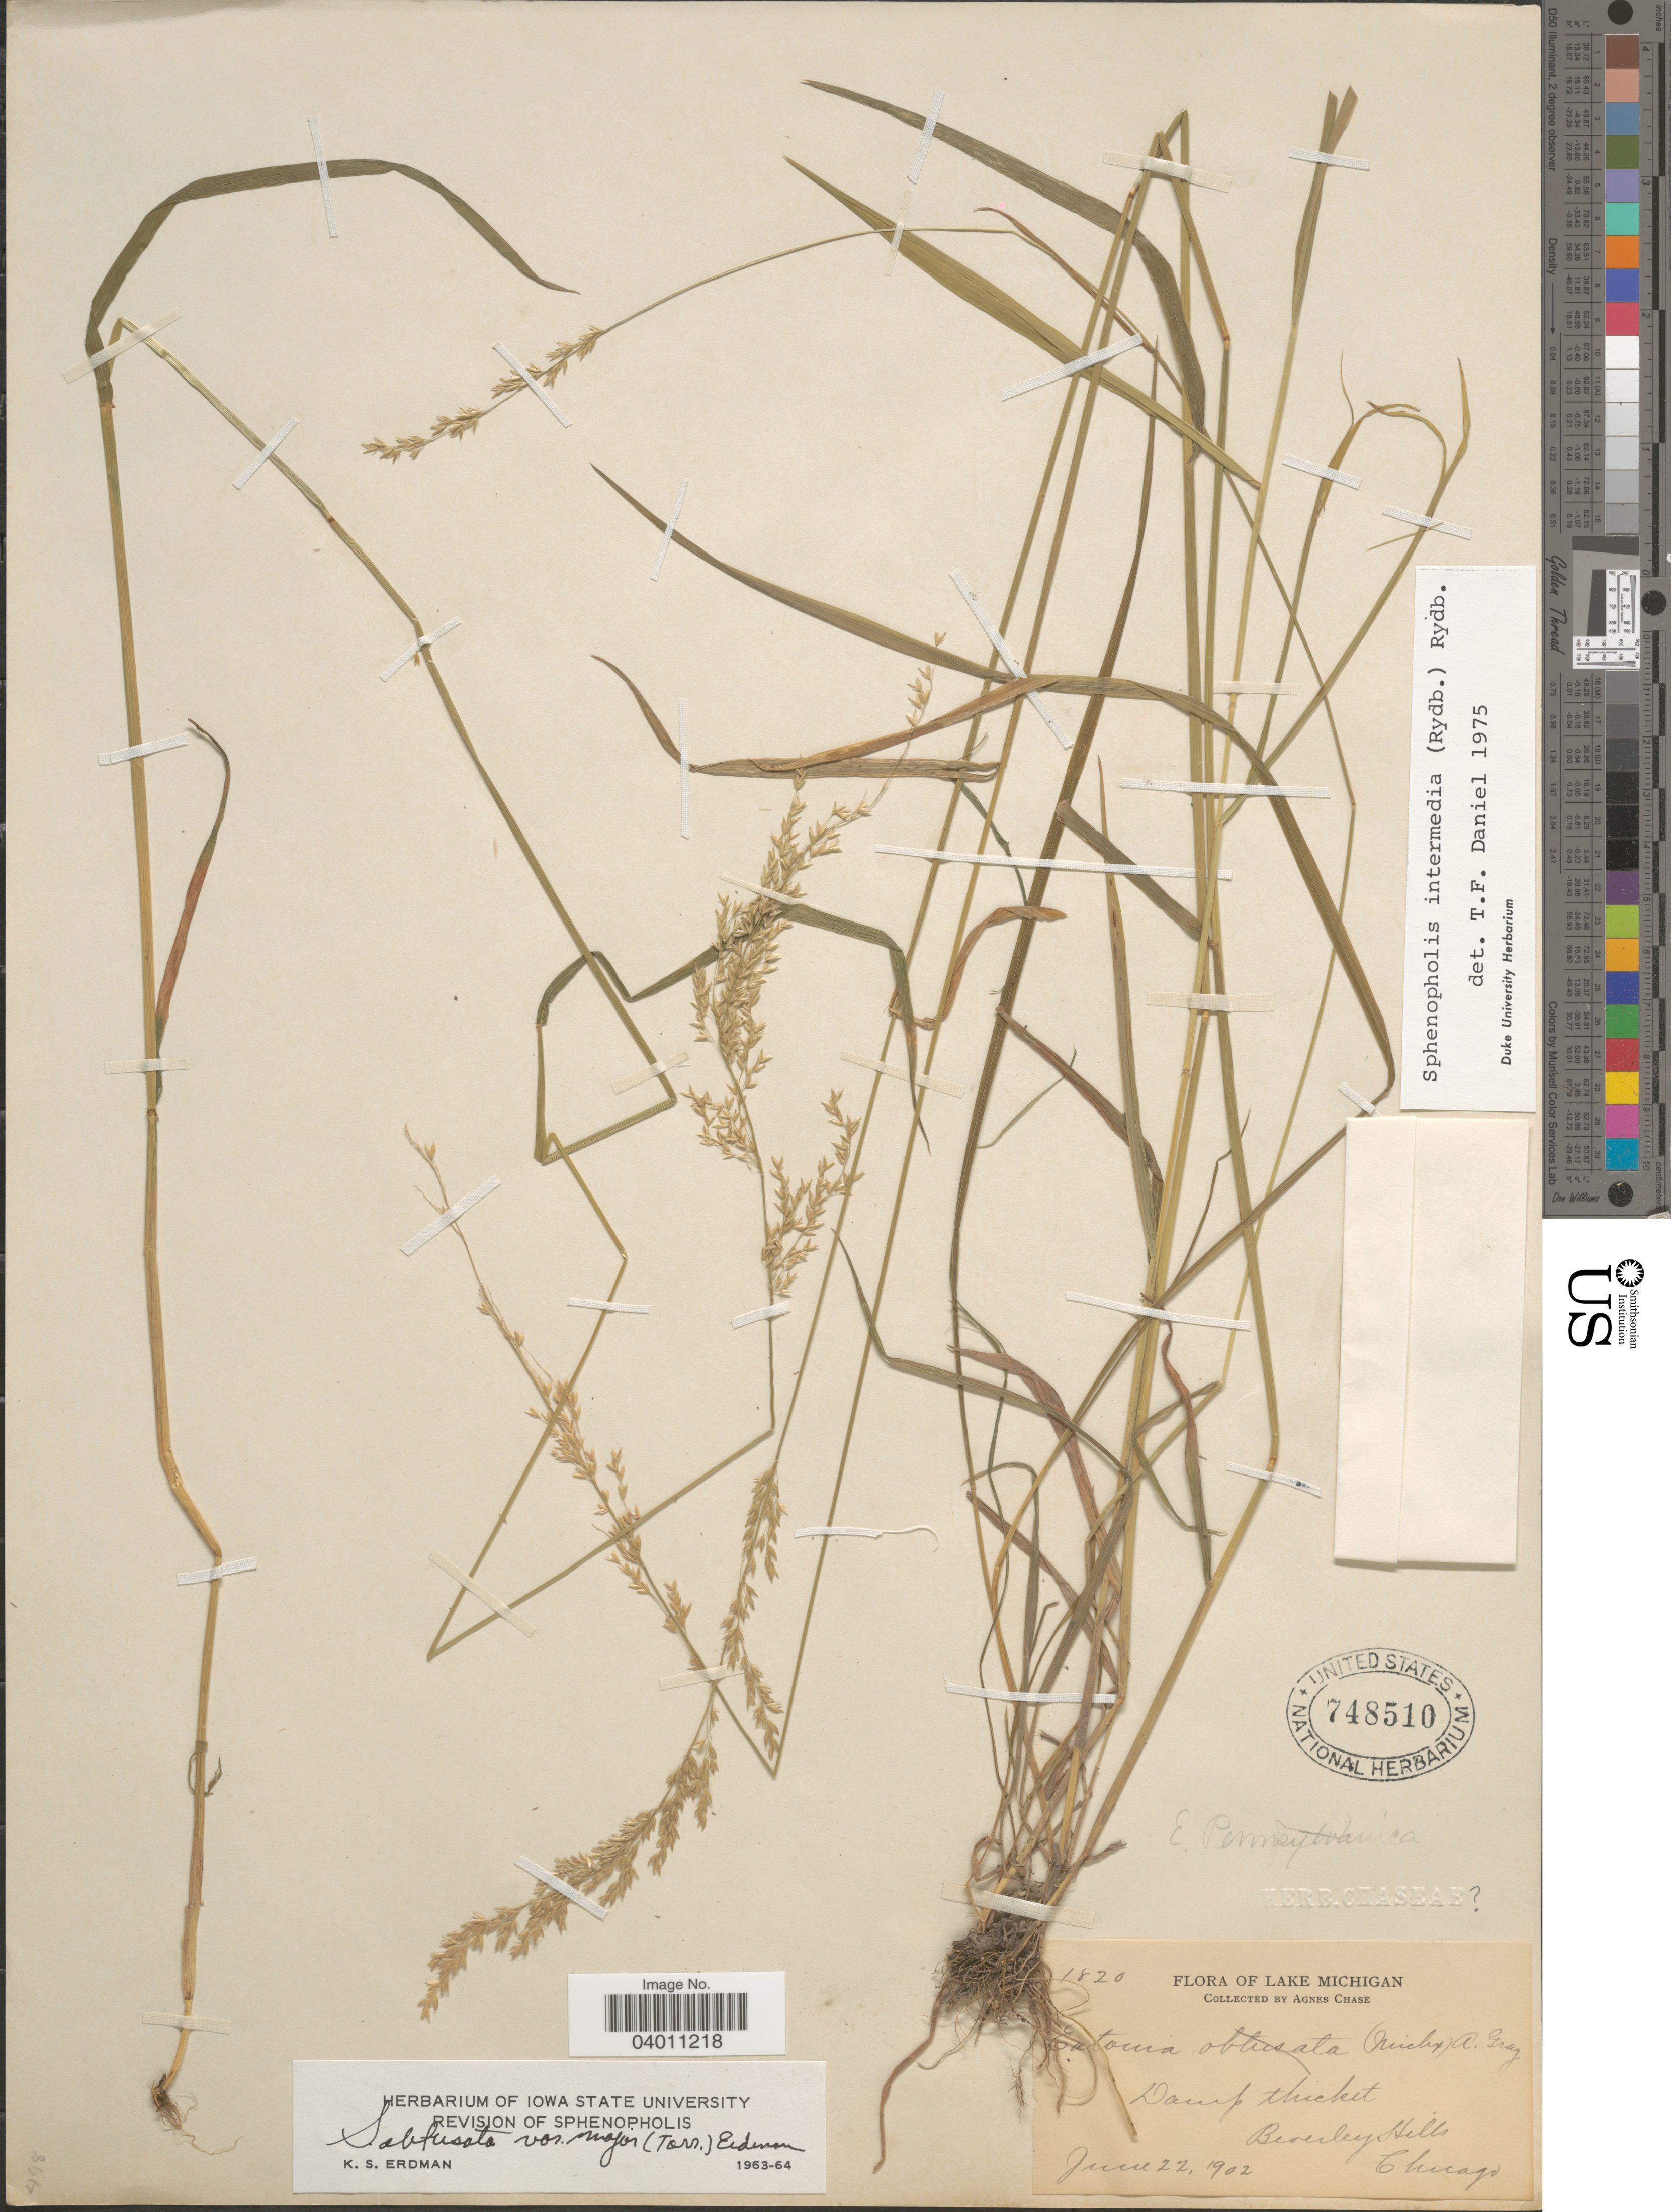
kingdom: Plantae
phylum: Tracheophyta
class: Liliopsida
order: Poales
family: Poaceae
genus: Sphenopholis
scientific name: Sphenopholis intermedia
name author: (Rydb.) Rydb.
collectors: A. Chase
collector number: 1820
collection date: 1902-06-22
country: United States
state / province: Illinois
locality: Lake Michigan. Beverley Hills. Chicago.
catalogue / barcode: US 748510